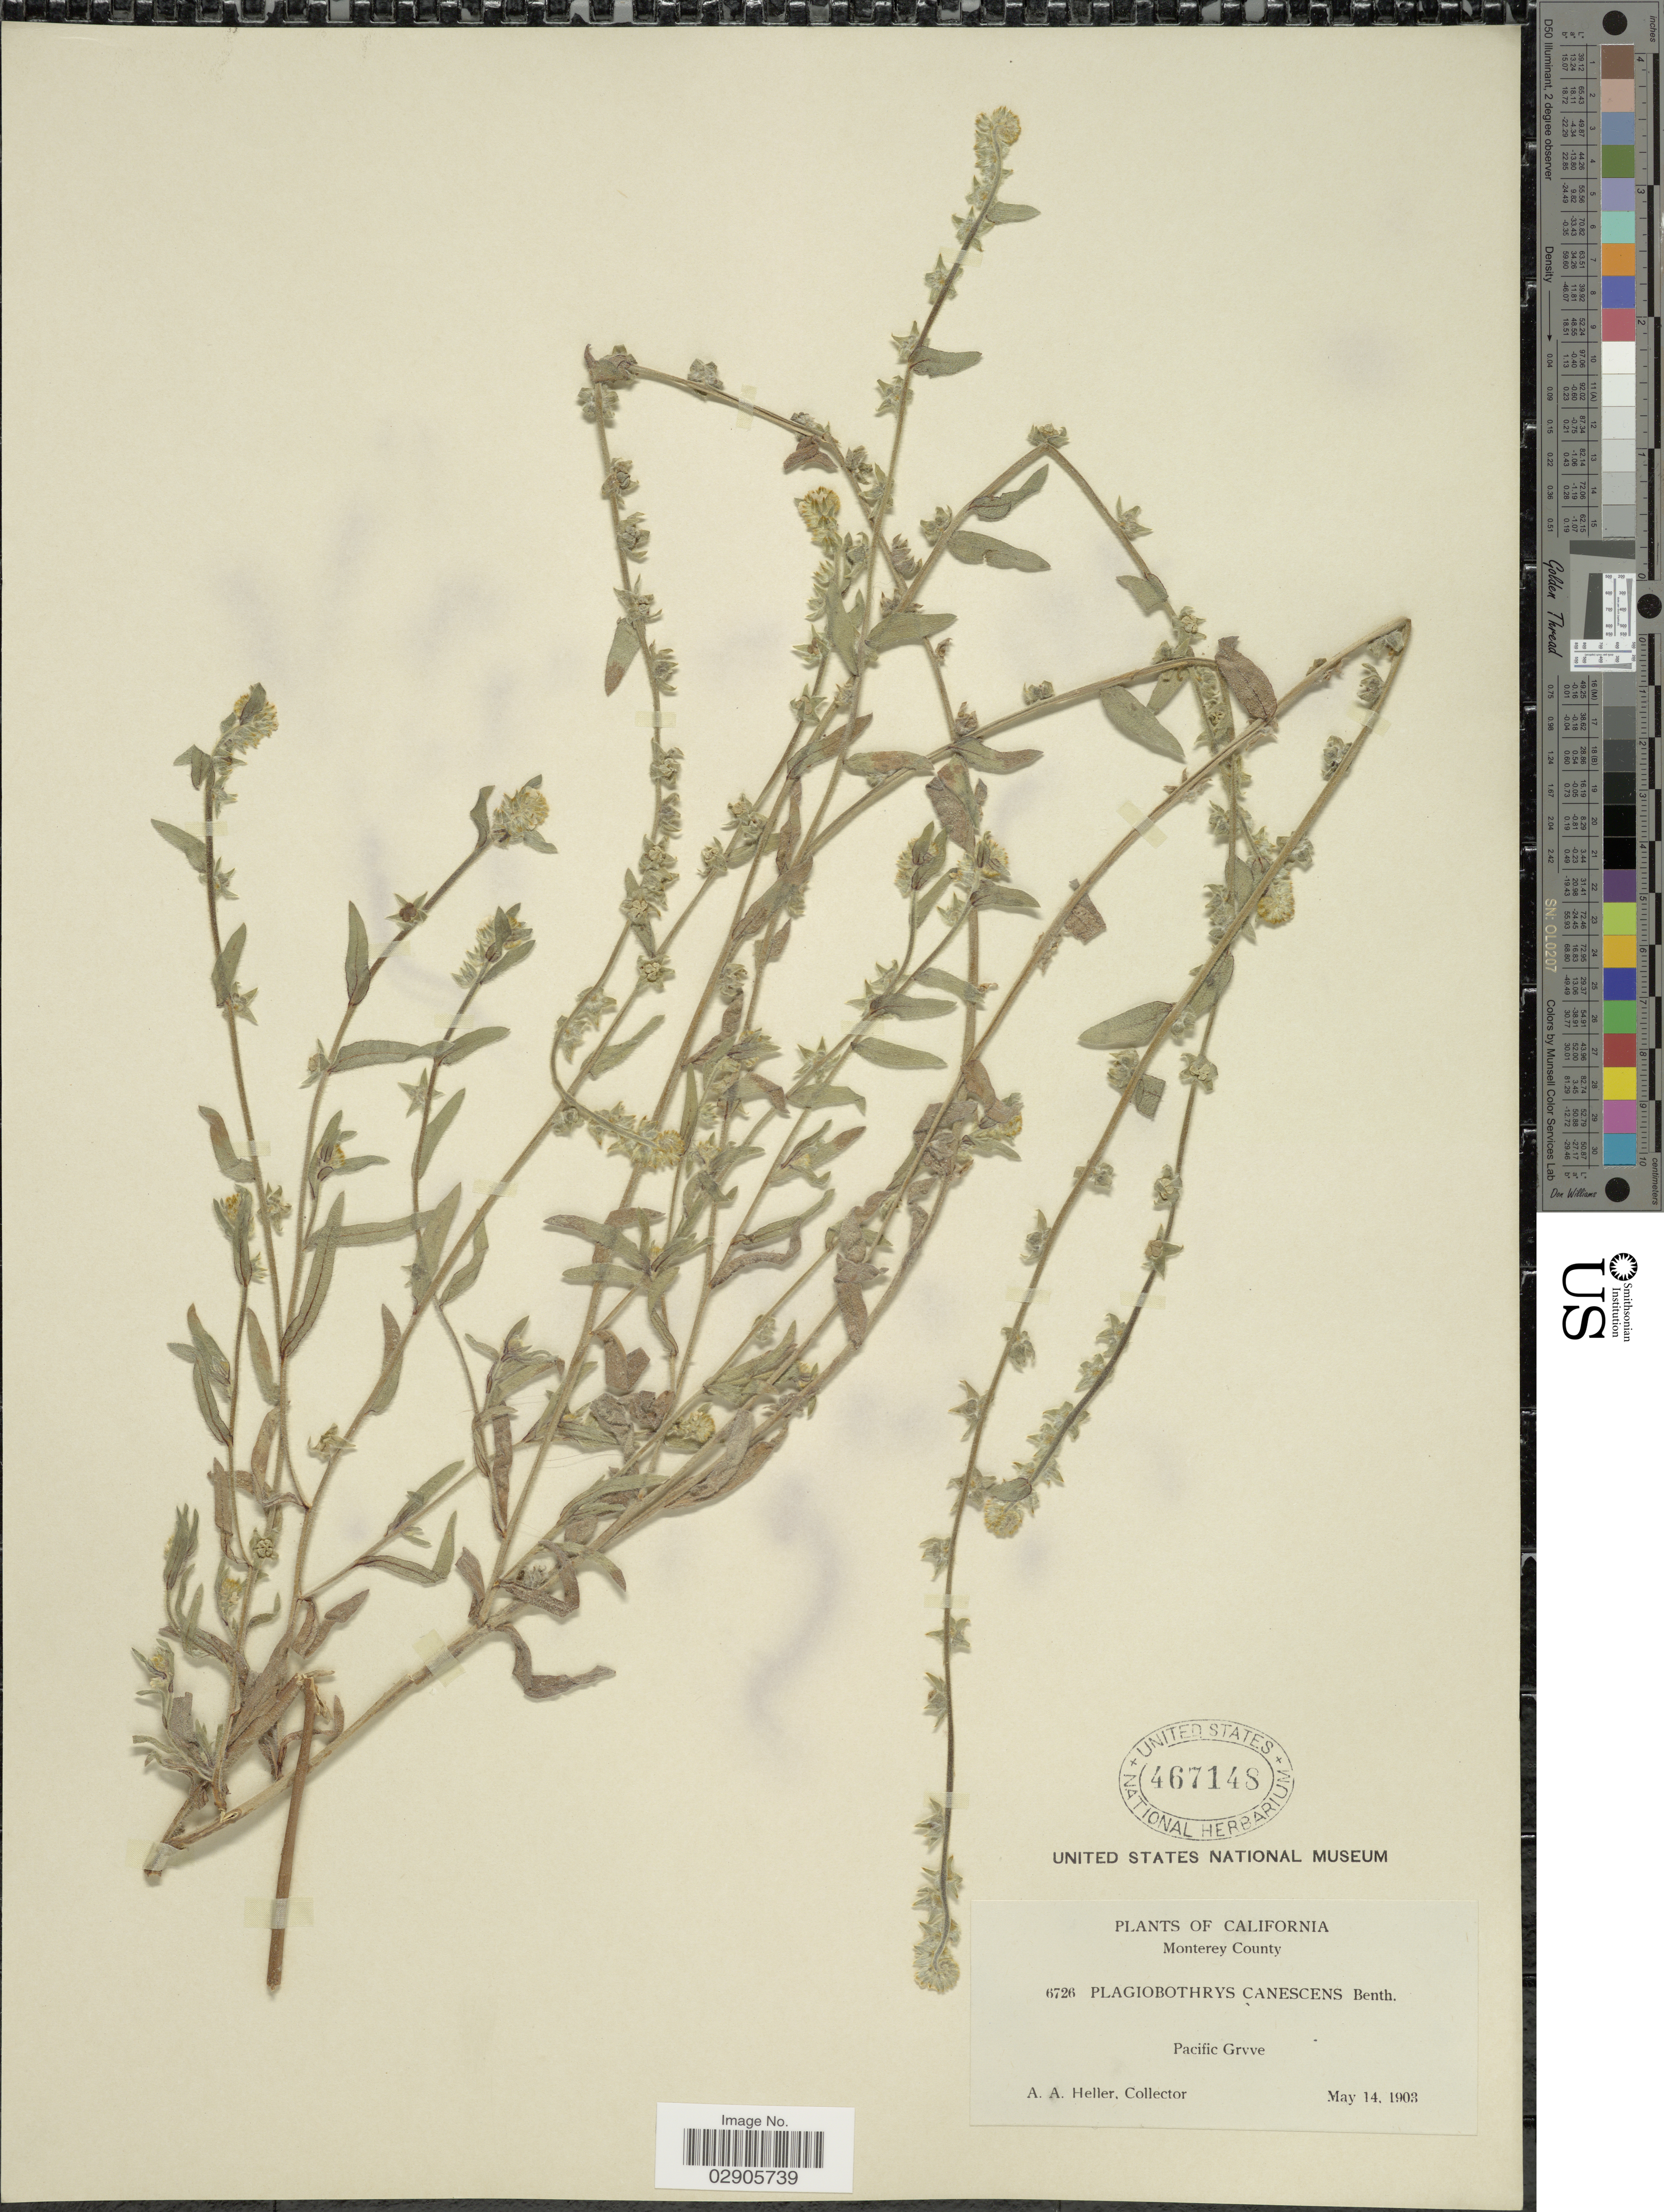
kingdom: Plantae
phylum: Tracheophyta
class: Magnoliopsida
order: Boraginales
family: Boraginaceae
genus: Plagiobothrys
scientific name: Plagiobothrys canescens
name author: Benth.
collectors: A. A. Heller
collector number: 6726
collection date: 1903-05-14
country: United States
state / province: California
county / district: Monterey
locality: Monterey County. Pacific Grove.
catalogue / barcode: US 467148